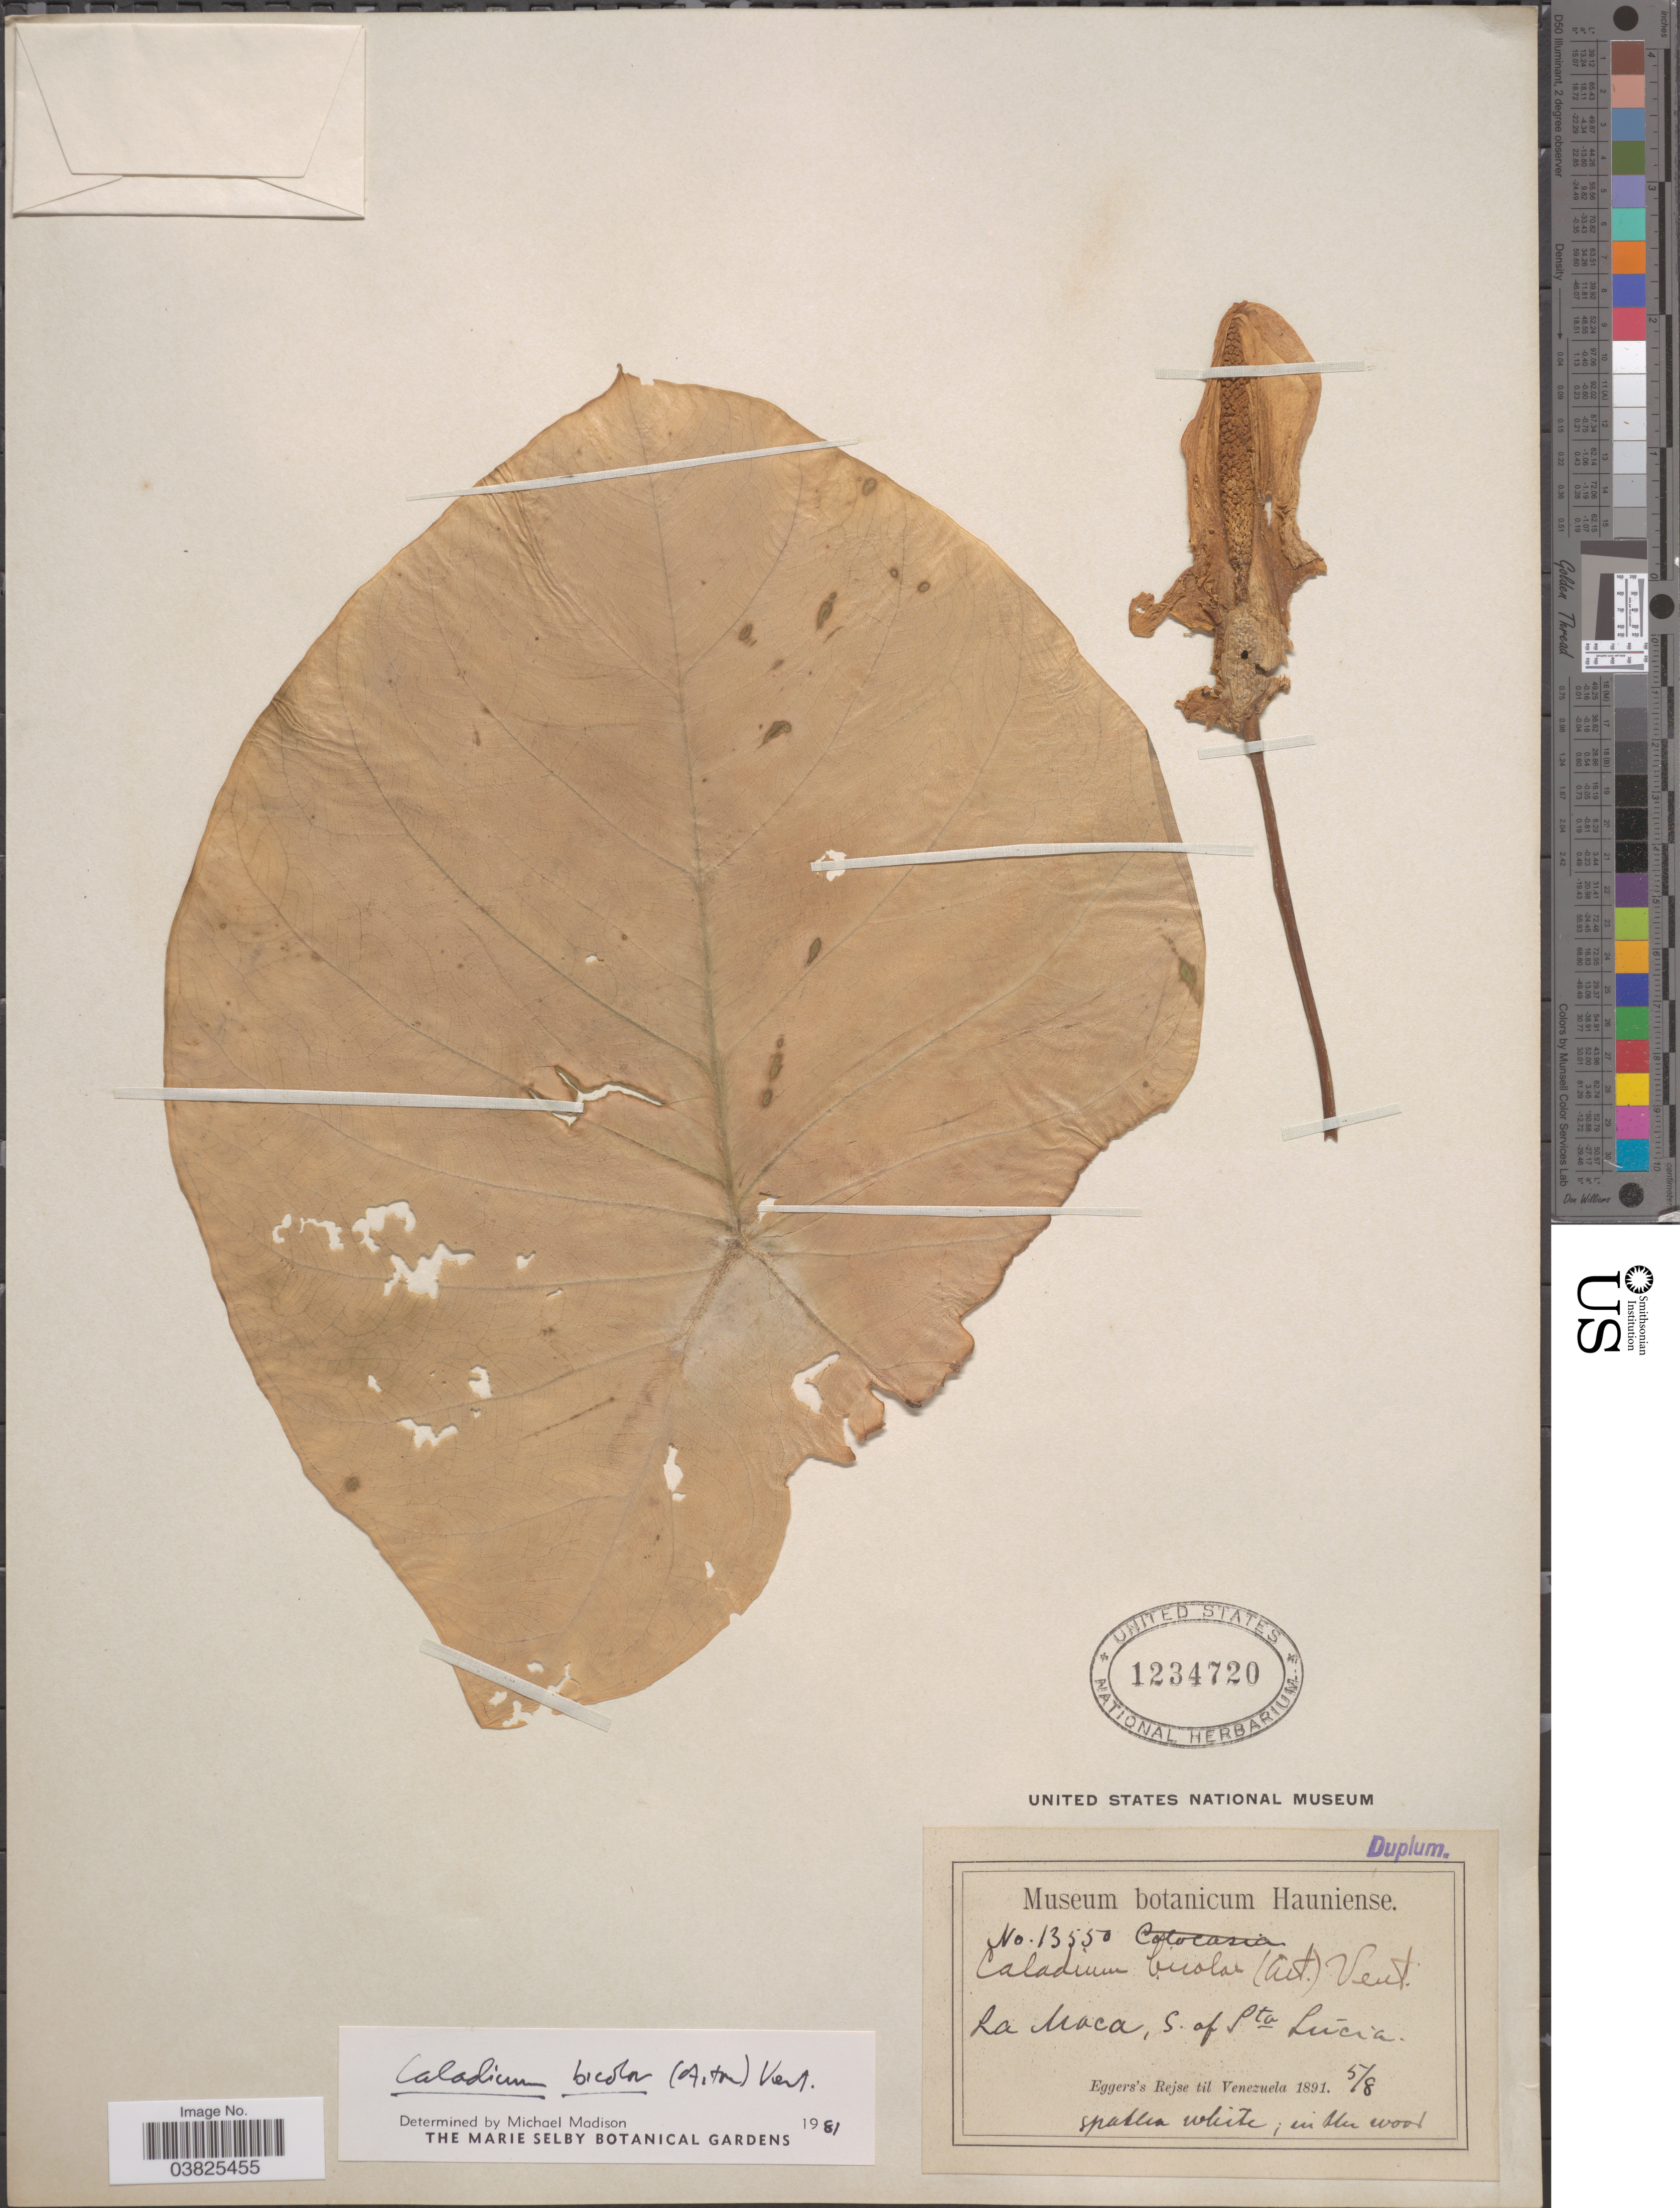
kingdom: Plantae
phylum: Tracheophyta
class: Liliopsida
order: Alismatales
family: Araceae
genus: Caladium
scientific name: Caladium bicolor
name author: (Aiton) Vent.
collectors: -. Eggers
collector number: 13550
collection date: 1891-08-05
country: Venezuela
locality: La Maca, S. of Sta Lucia.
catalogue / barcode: US 1234720